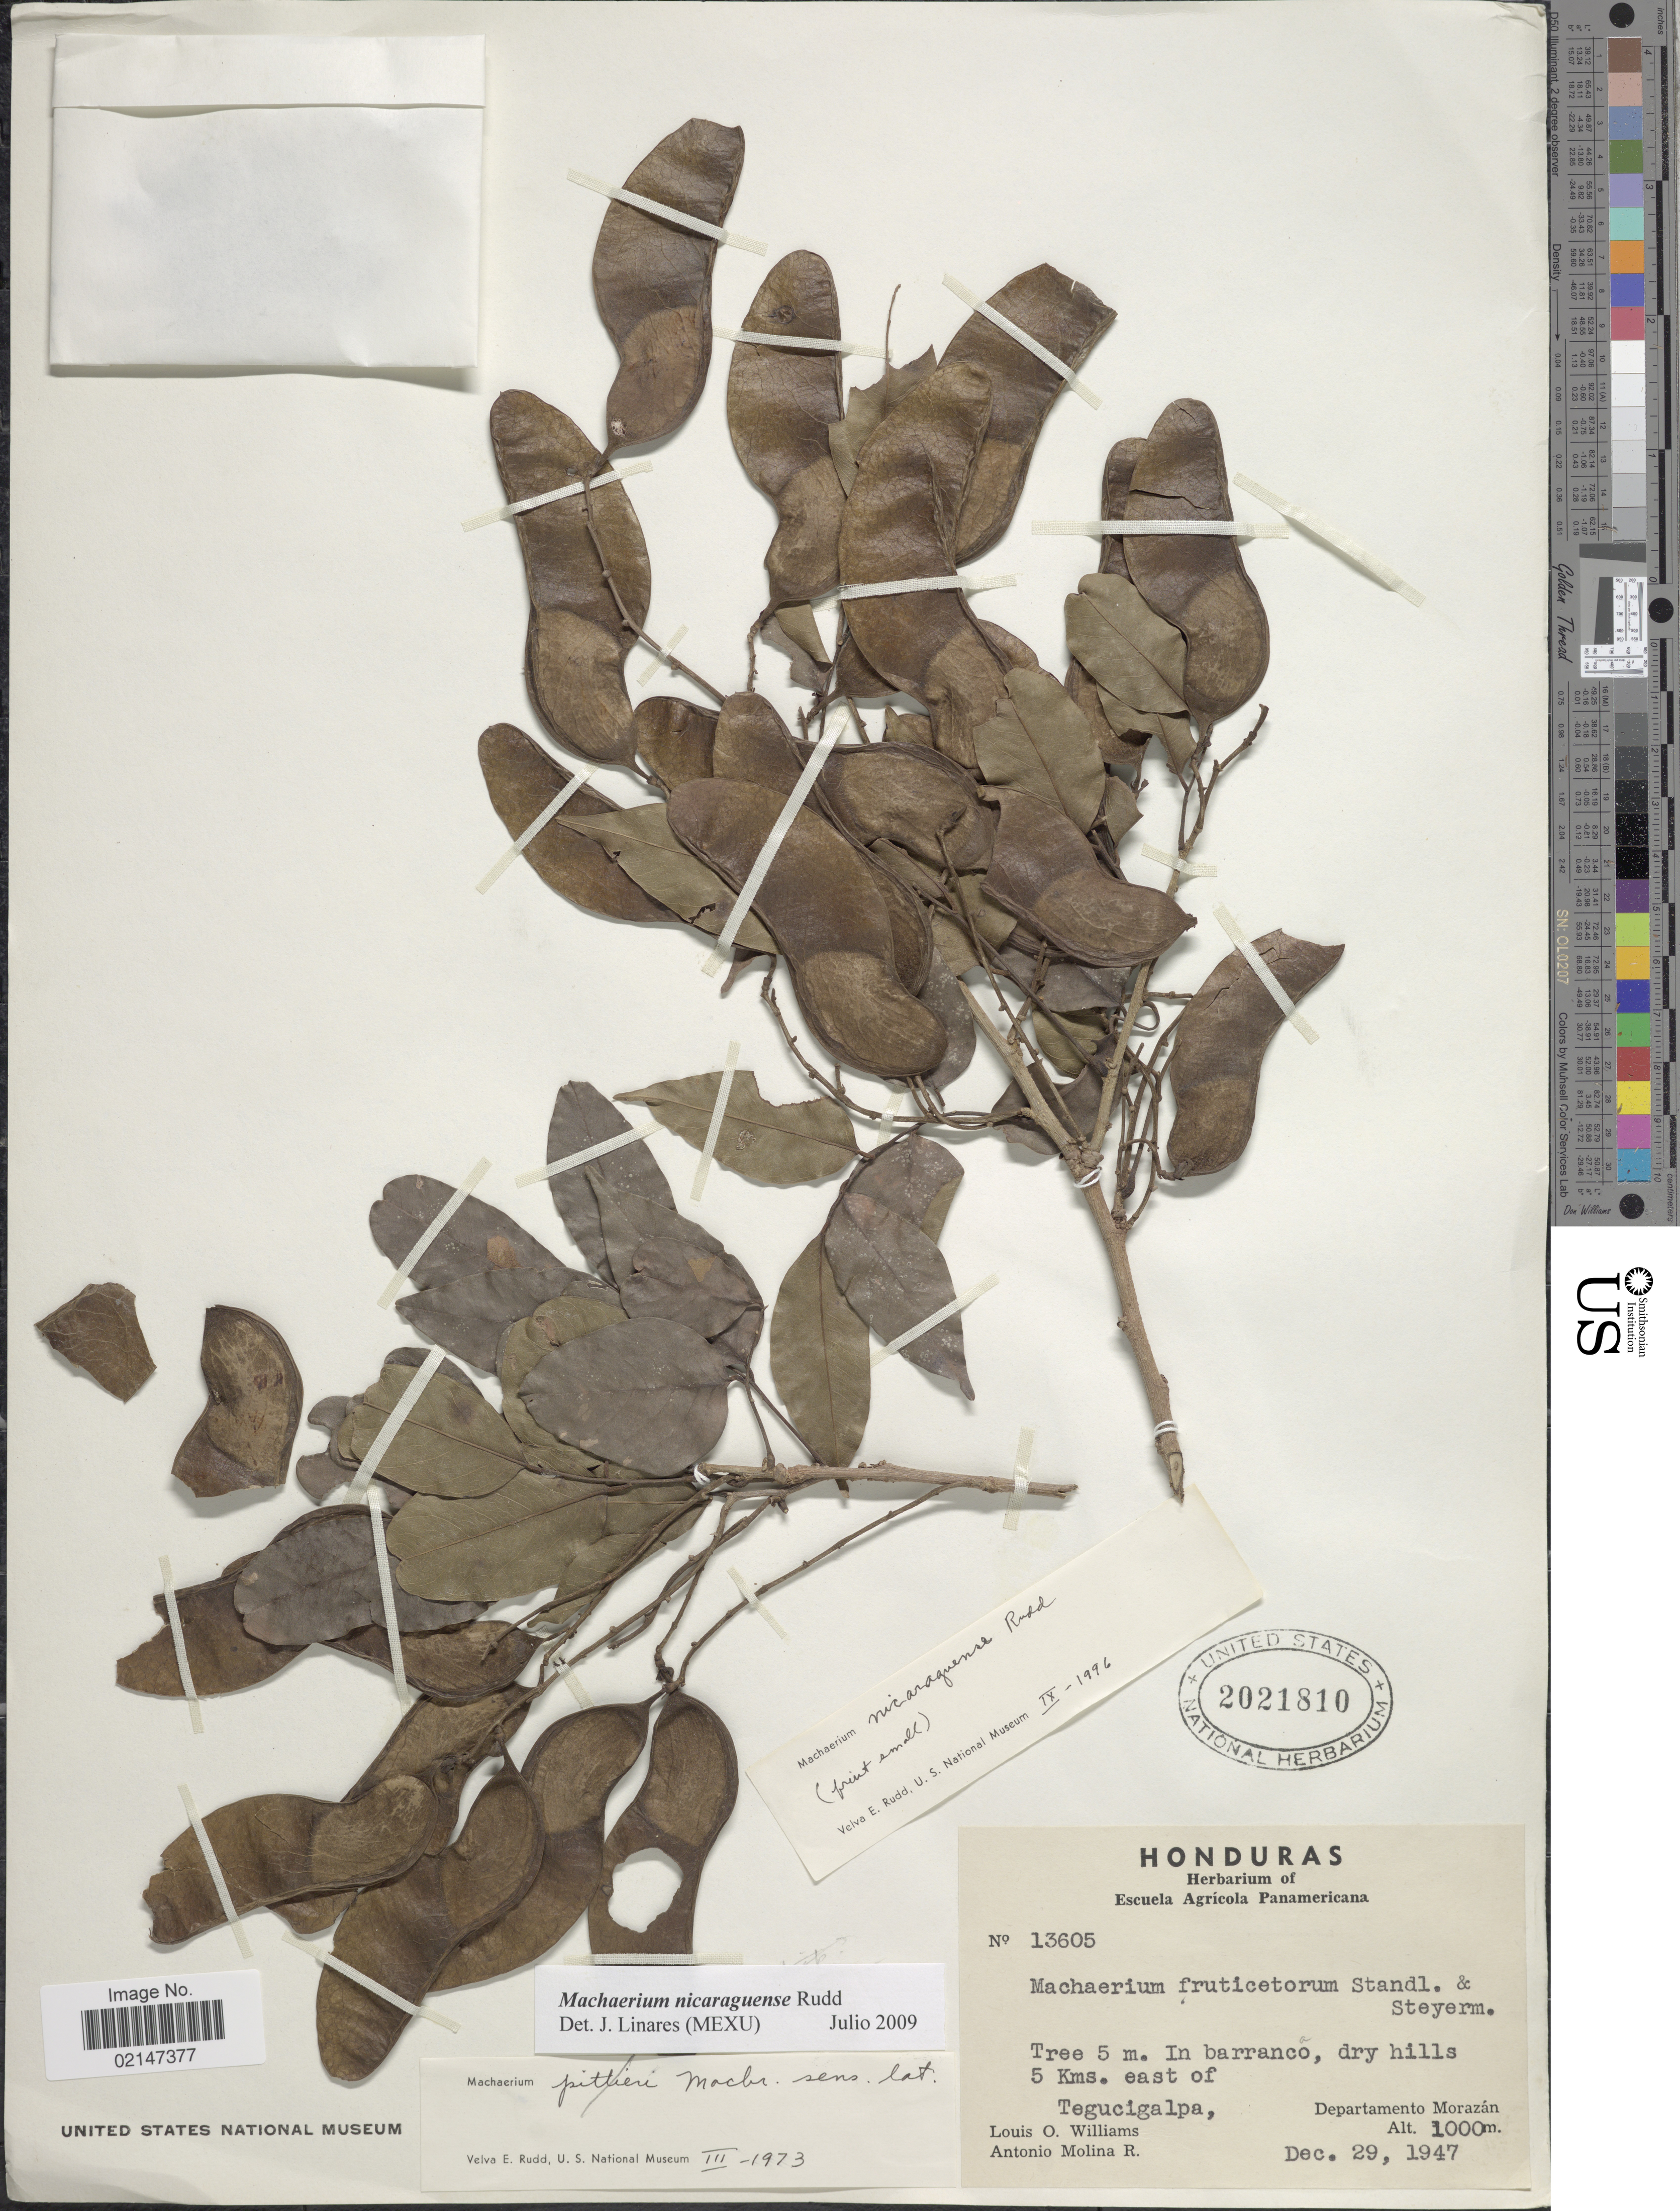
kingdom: Plantae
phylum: Tracheophyta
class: Magnoliopsida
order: Fabales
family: Fabaceae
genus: Desmodium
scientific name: Desmodium nicaraguense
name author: Oerst.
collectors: L. O. Williams & A. Molina R.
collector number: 13605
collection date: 1947-12-29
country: Honduras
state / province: Fco. Morazán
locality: Dry hills 5 Kms. east of Tegucigalpa, Departamento Morazan.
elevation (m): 1000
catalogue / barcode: US 2021810